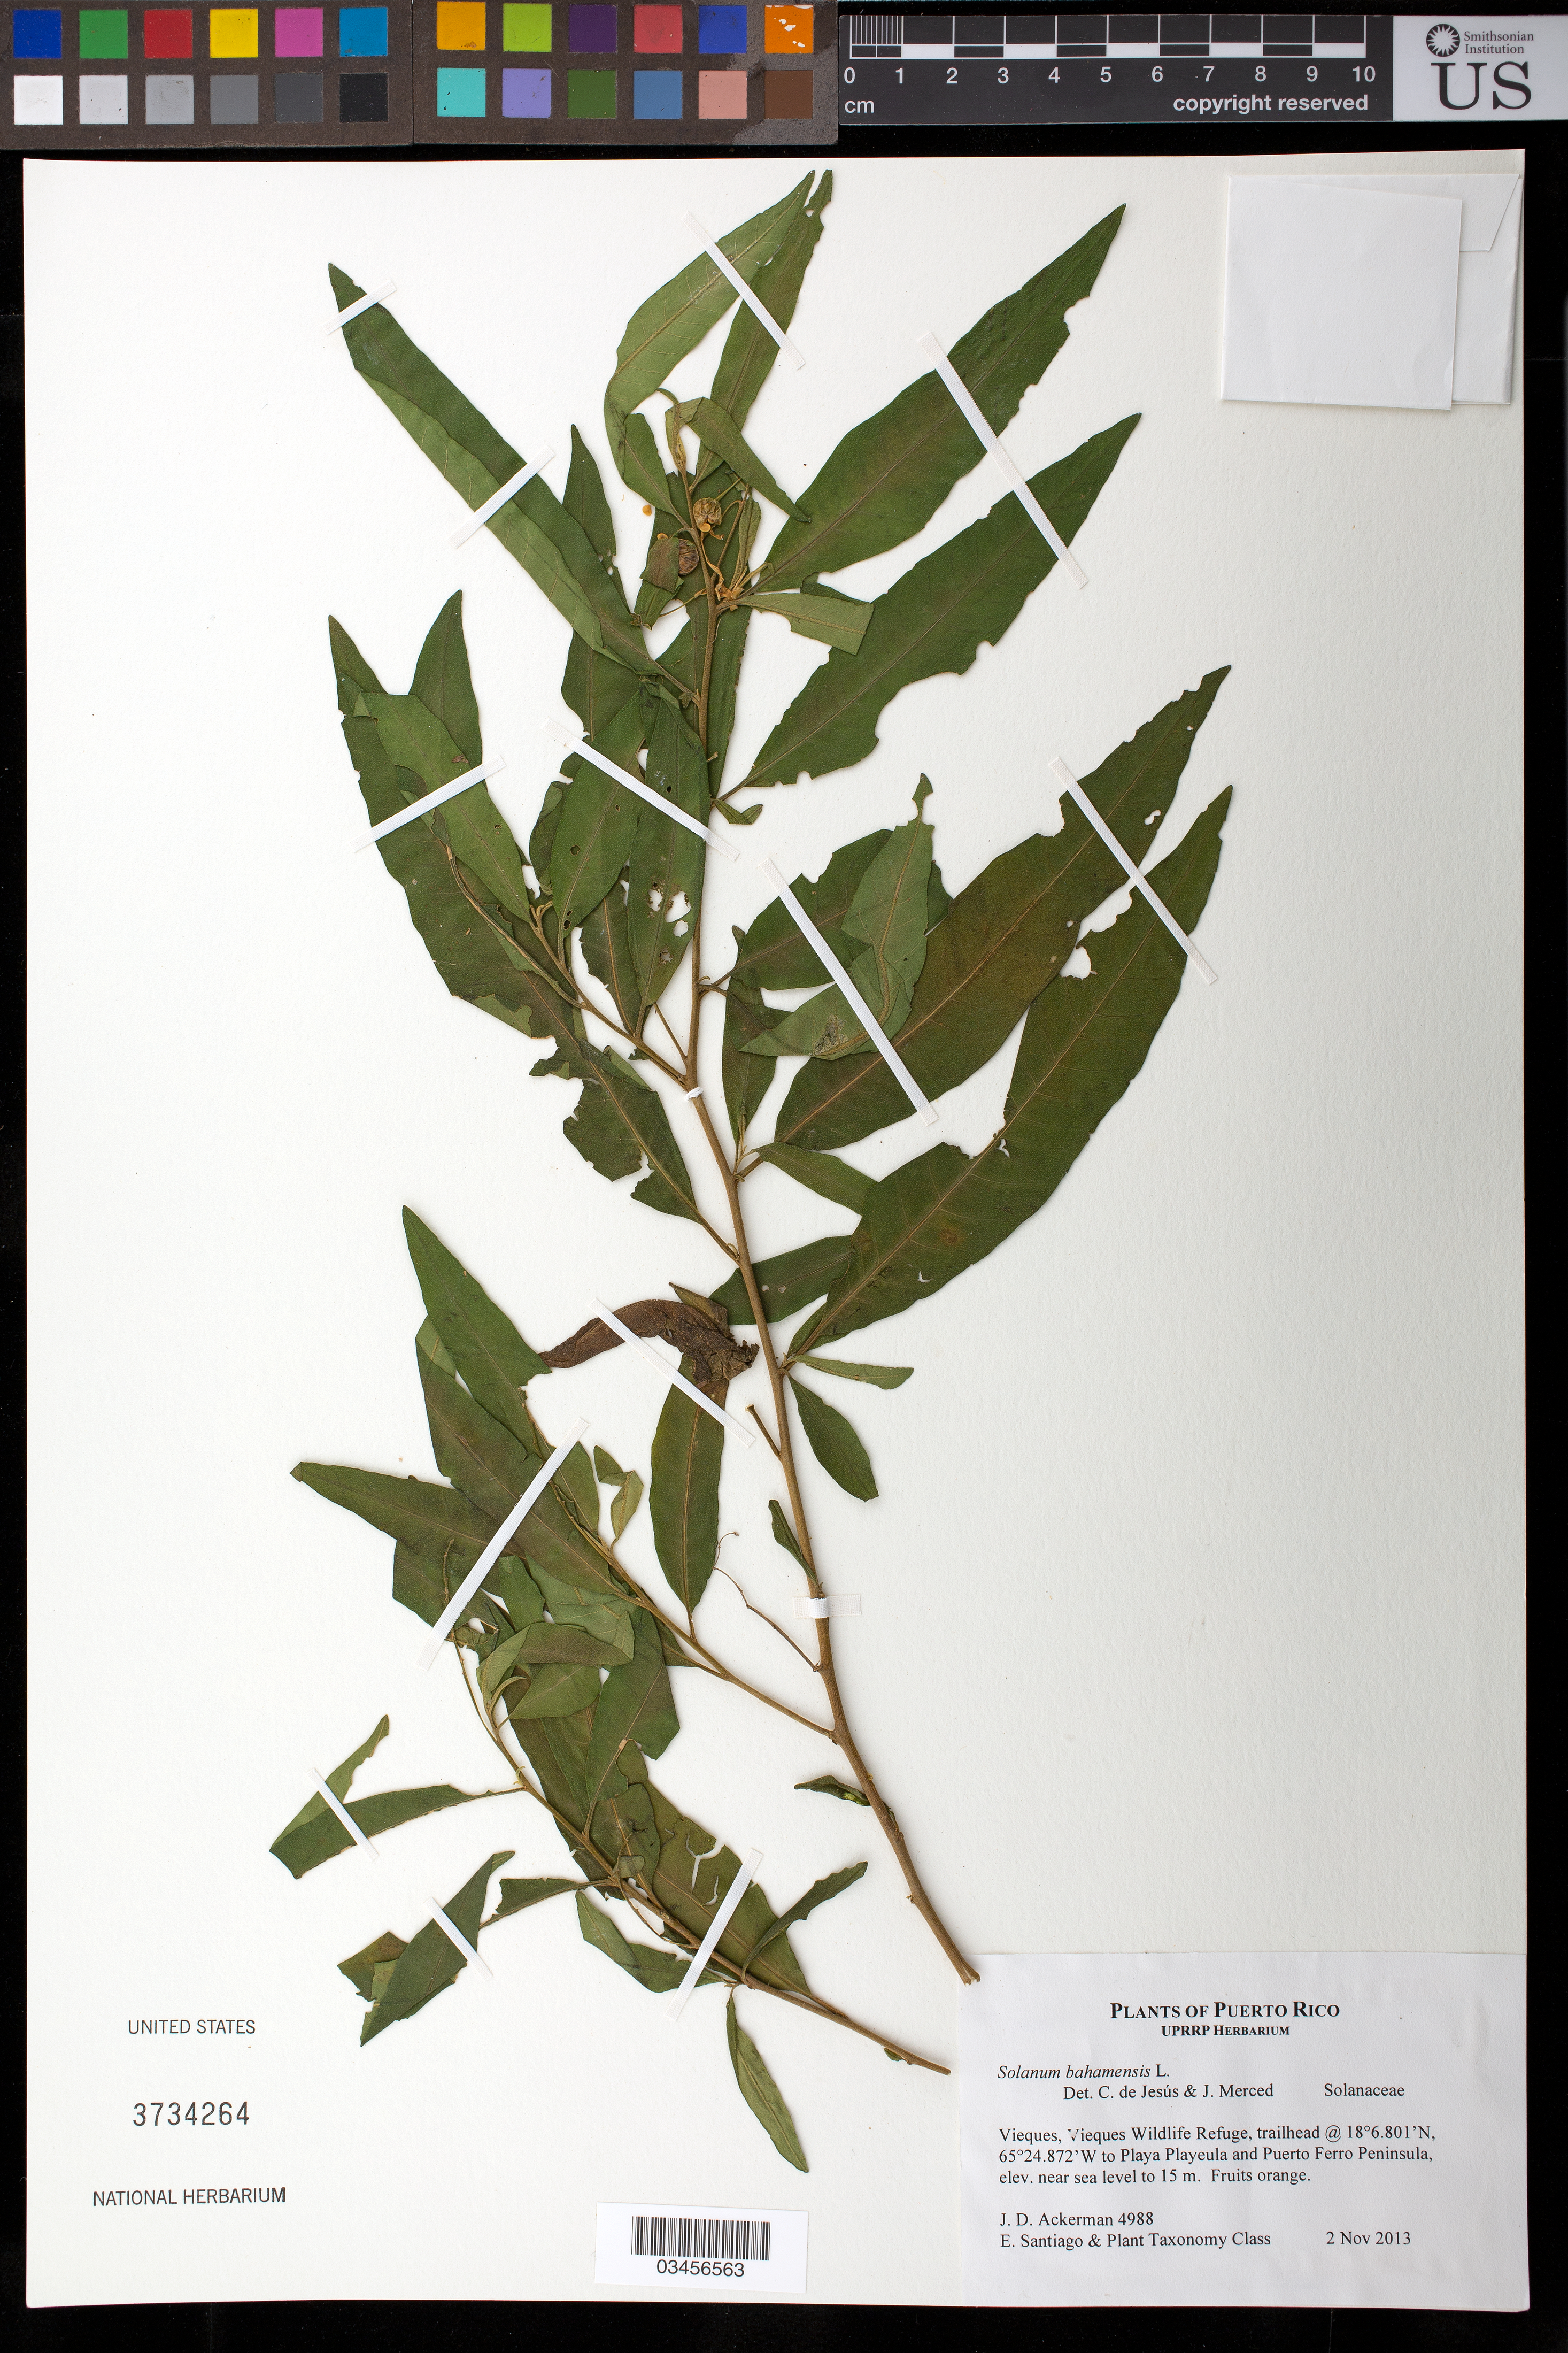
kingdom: Plantae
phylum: Tracheophyta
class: Magnoliopsida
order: Solanales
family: Solanaceae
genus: Solanum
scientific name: Solanum bahamense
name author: L.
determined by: de Jesus, C.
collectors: J. D. Ackerman, E. Santiago & UPR Plant Taxonomy Class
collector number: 4988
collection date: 2013-11-02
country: Puerto Rico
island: Vieques I.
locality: Vieques Wildlife Refuge, trailhead to Playa Playeula and Puerto Ferro Peninsula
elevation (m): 0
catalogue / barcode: US 3734264